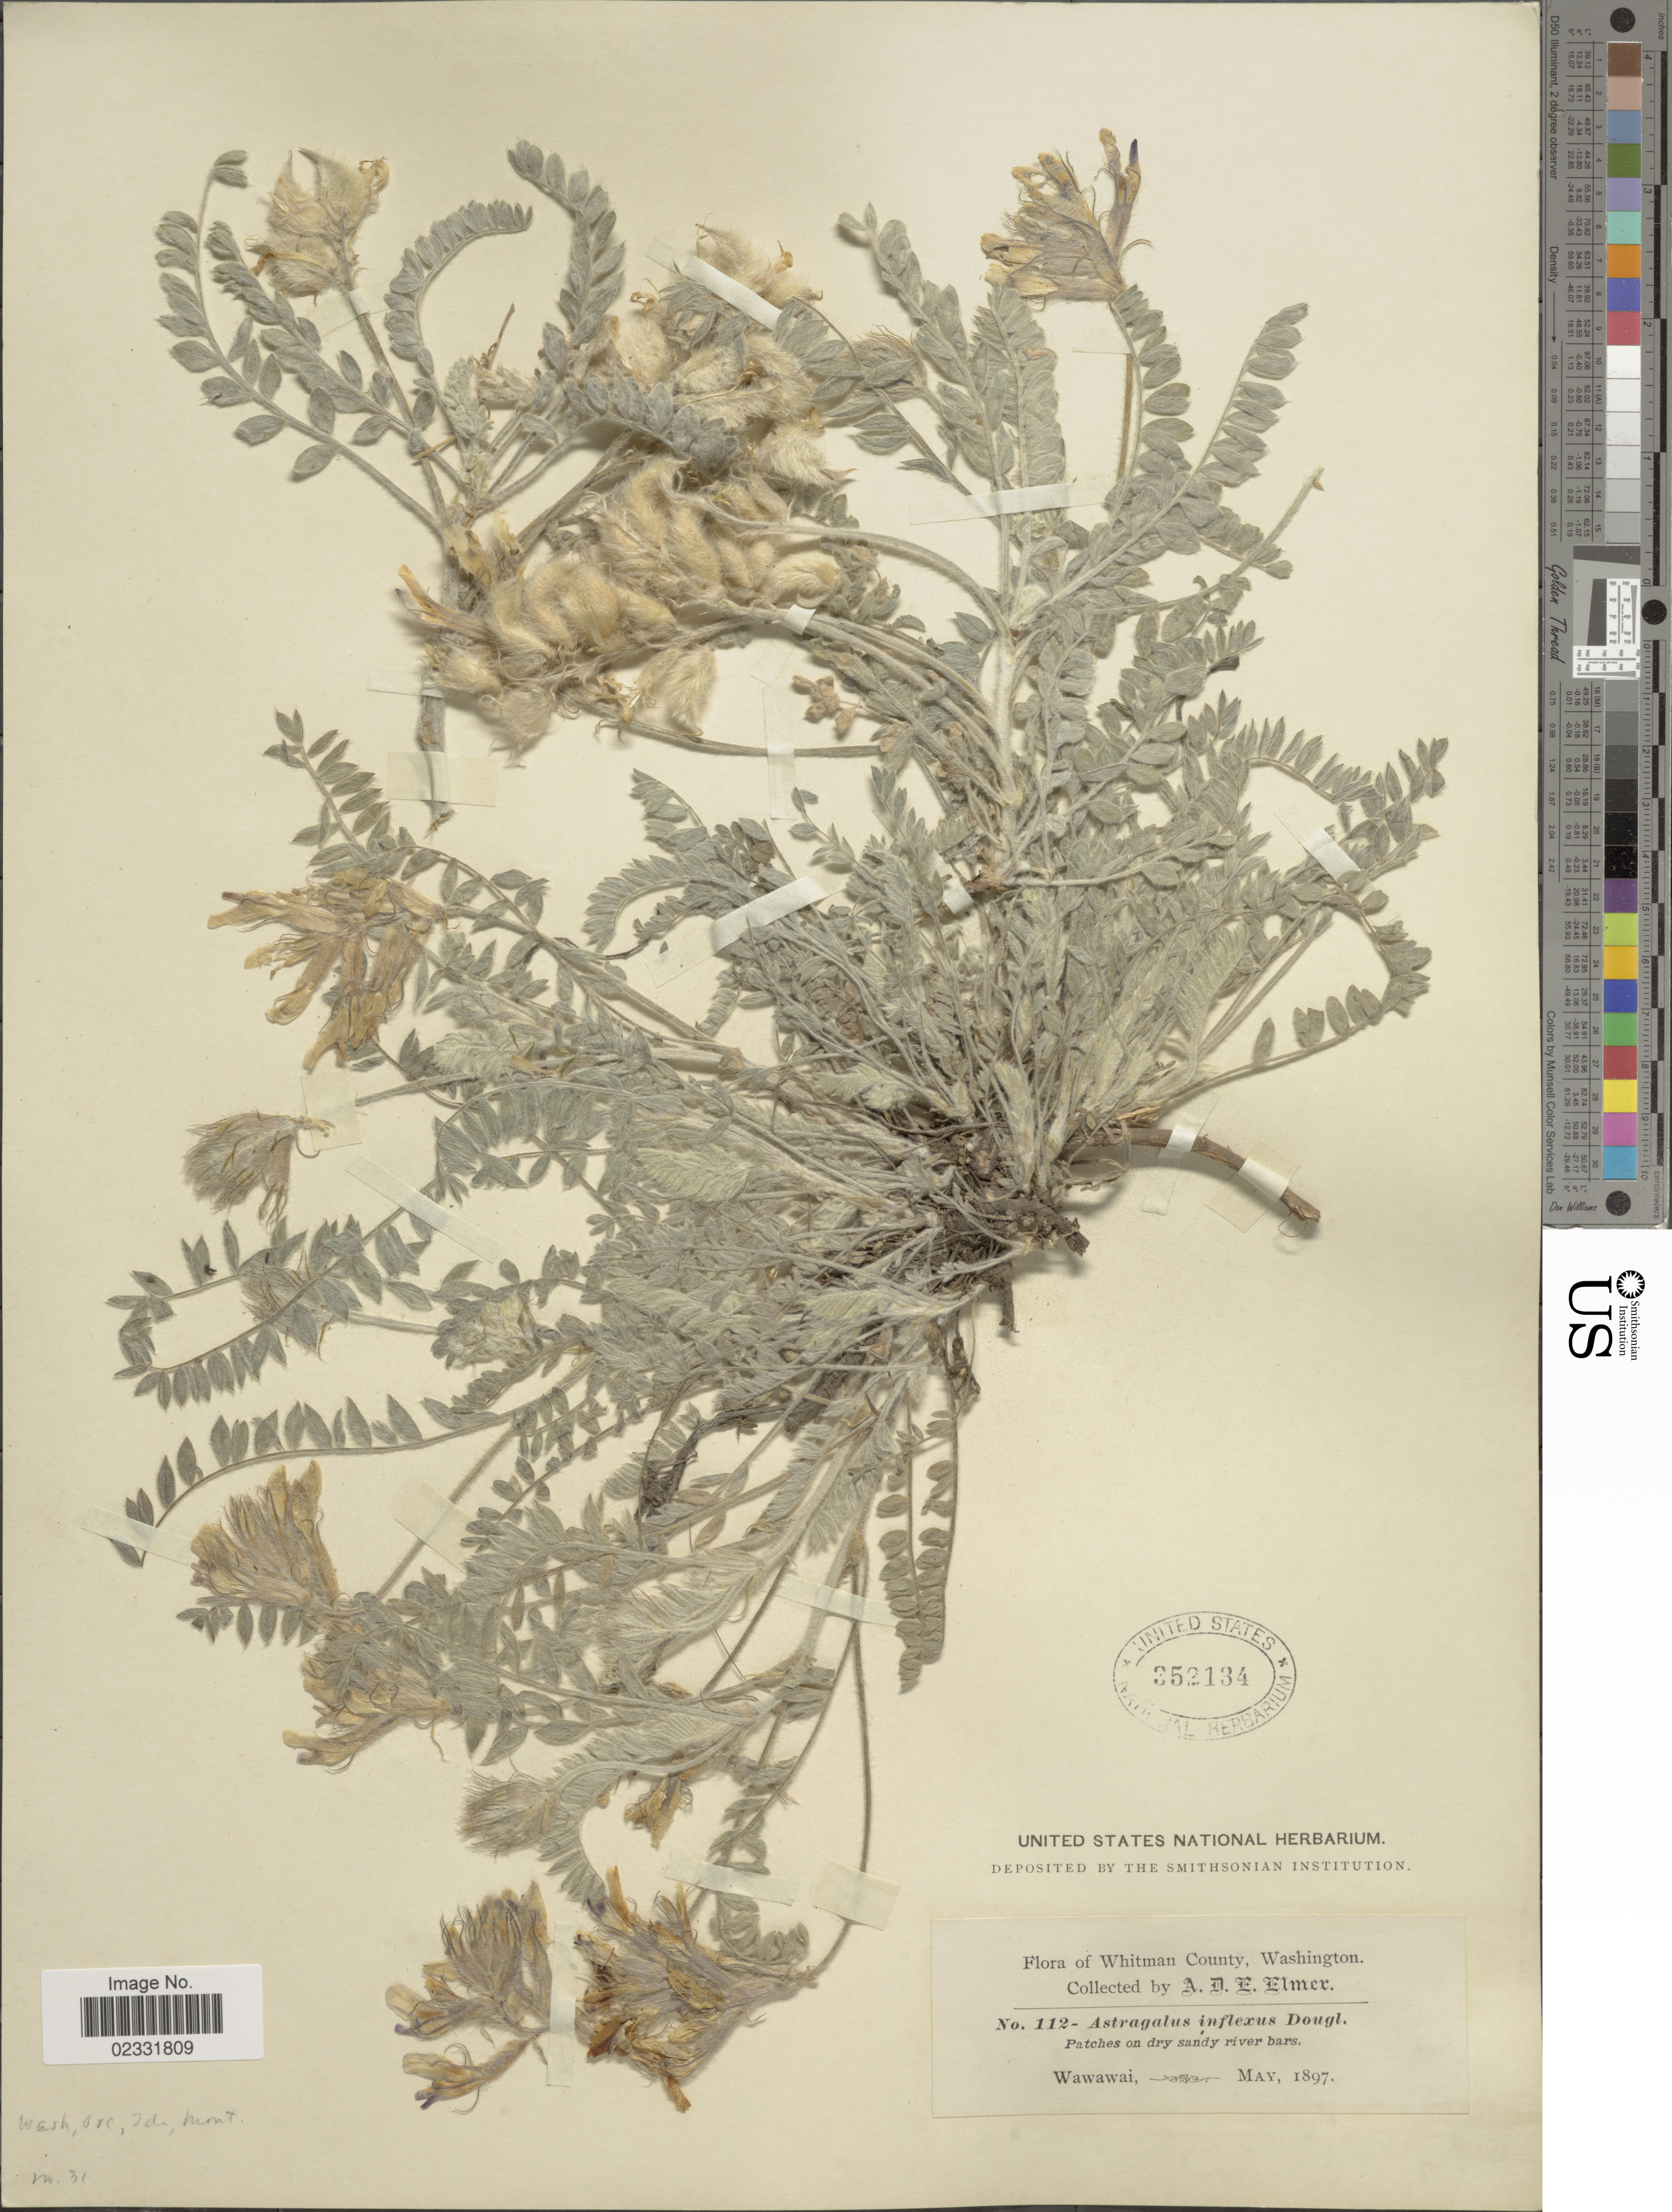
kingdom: Plantae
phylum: Tracheophyta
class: Magnoliopsida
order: Fabales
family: Fabaceae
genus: Astragalus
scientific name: Astragalus inflexus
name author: Douglas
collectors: A. D. E. Elmer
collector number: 112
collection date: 1897-05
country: United States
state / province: Washington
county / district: Whitman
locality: Whitman County, patches on dry sandy river bars, Wawawai.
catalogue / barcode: US 352134